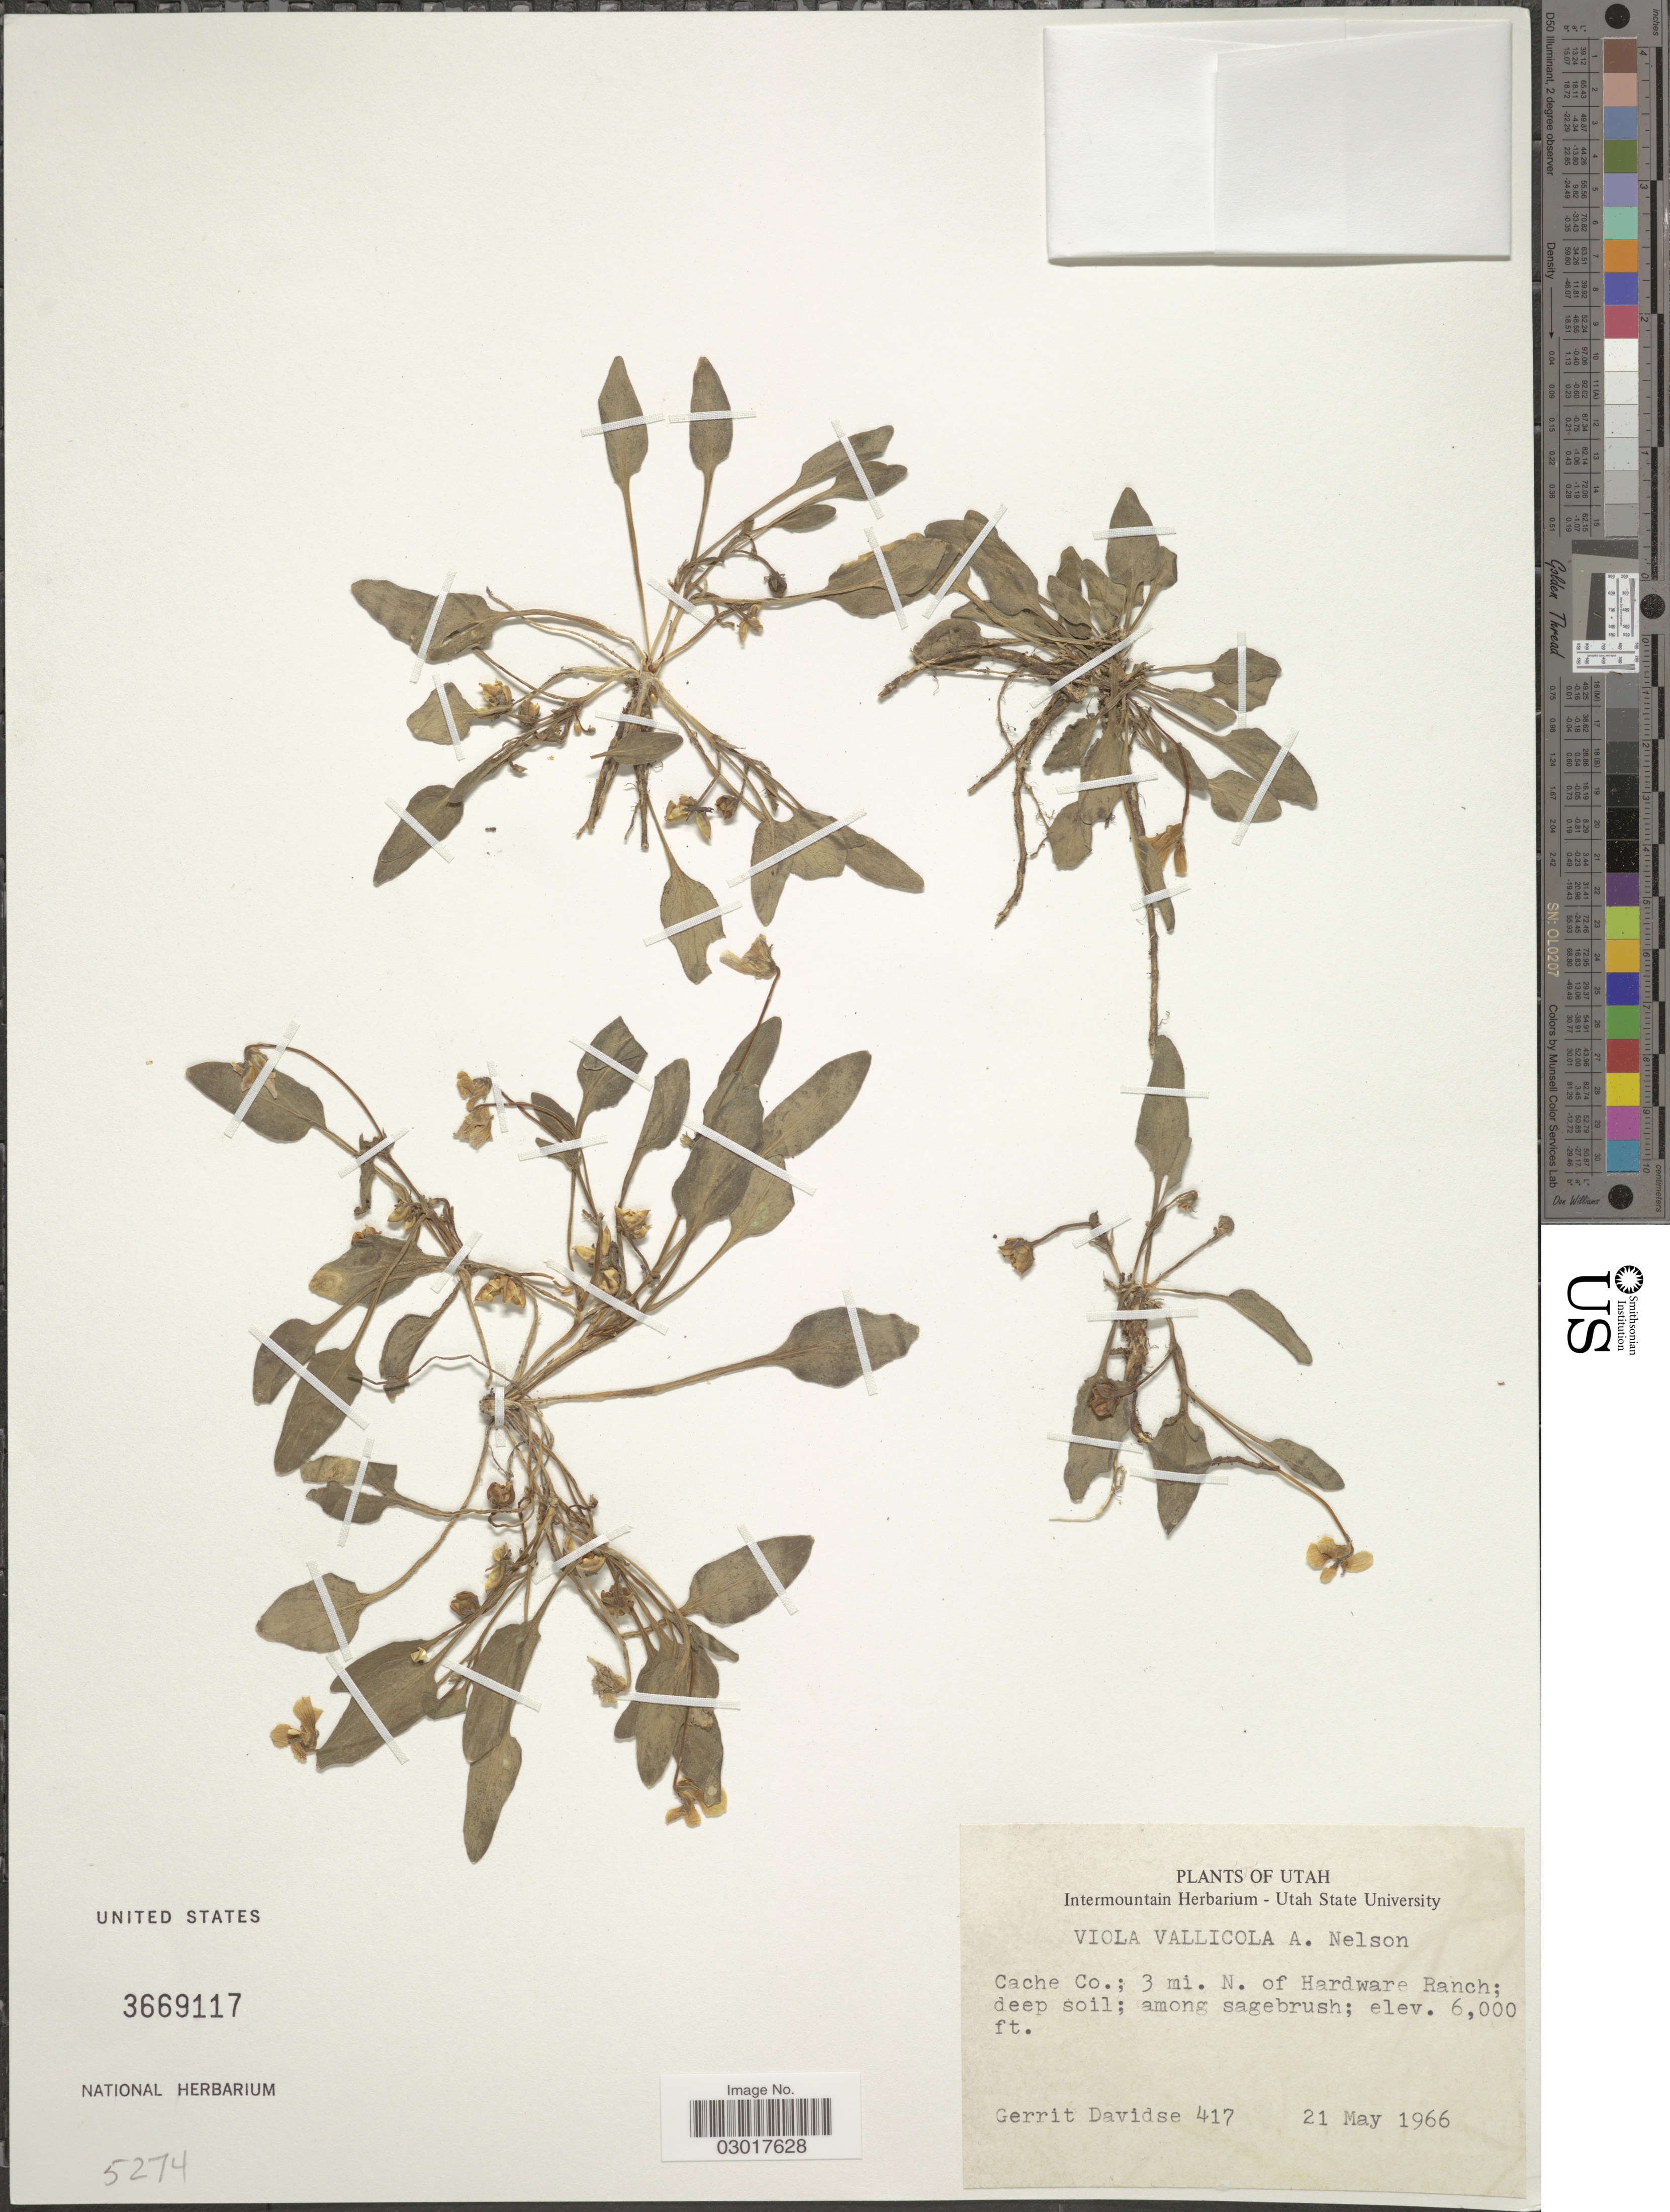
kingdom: Plantae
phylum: Tracheophyta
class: Magnoliopsida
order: Malpighiales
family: Violaceae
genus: Viola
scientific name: Viola vallicola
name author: A. Nelson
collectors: G. Davidse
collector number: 417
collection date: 1966-05-21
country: United States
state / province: Utah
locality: Cache Co.;3 mi. N. of Hardware Ranch.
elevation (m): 1829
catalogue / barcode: US 3669117